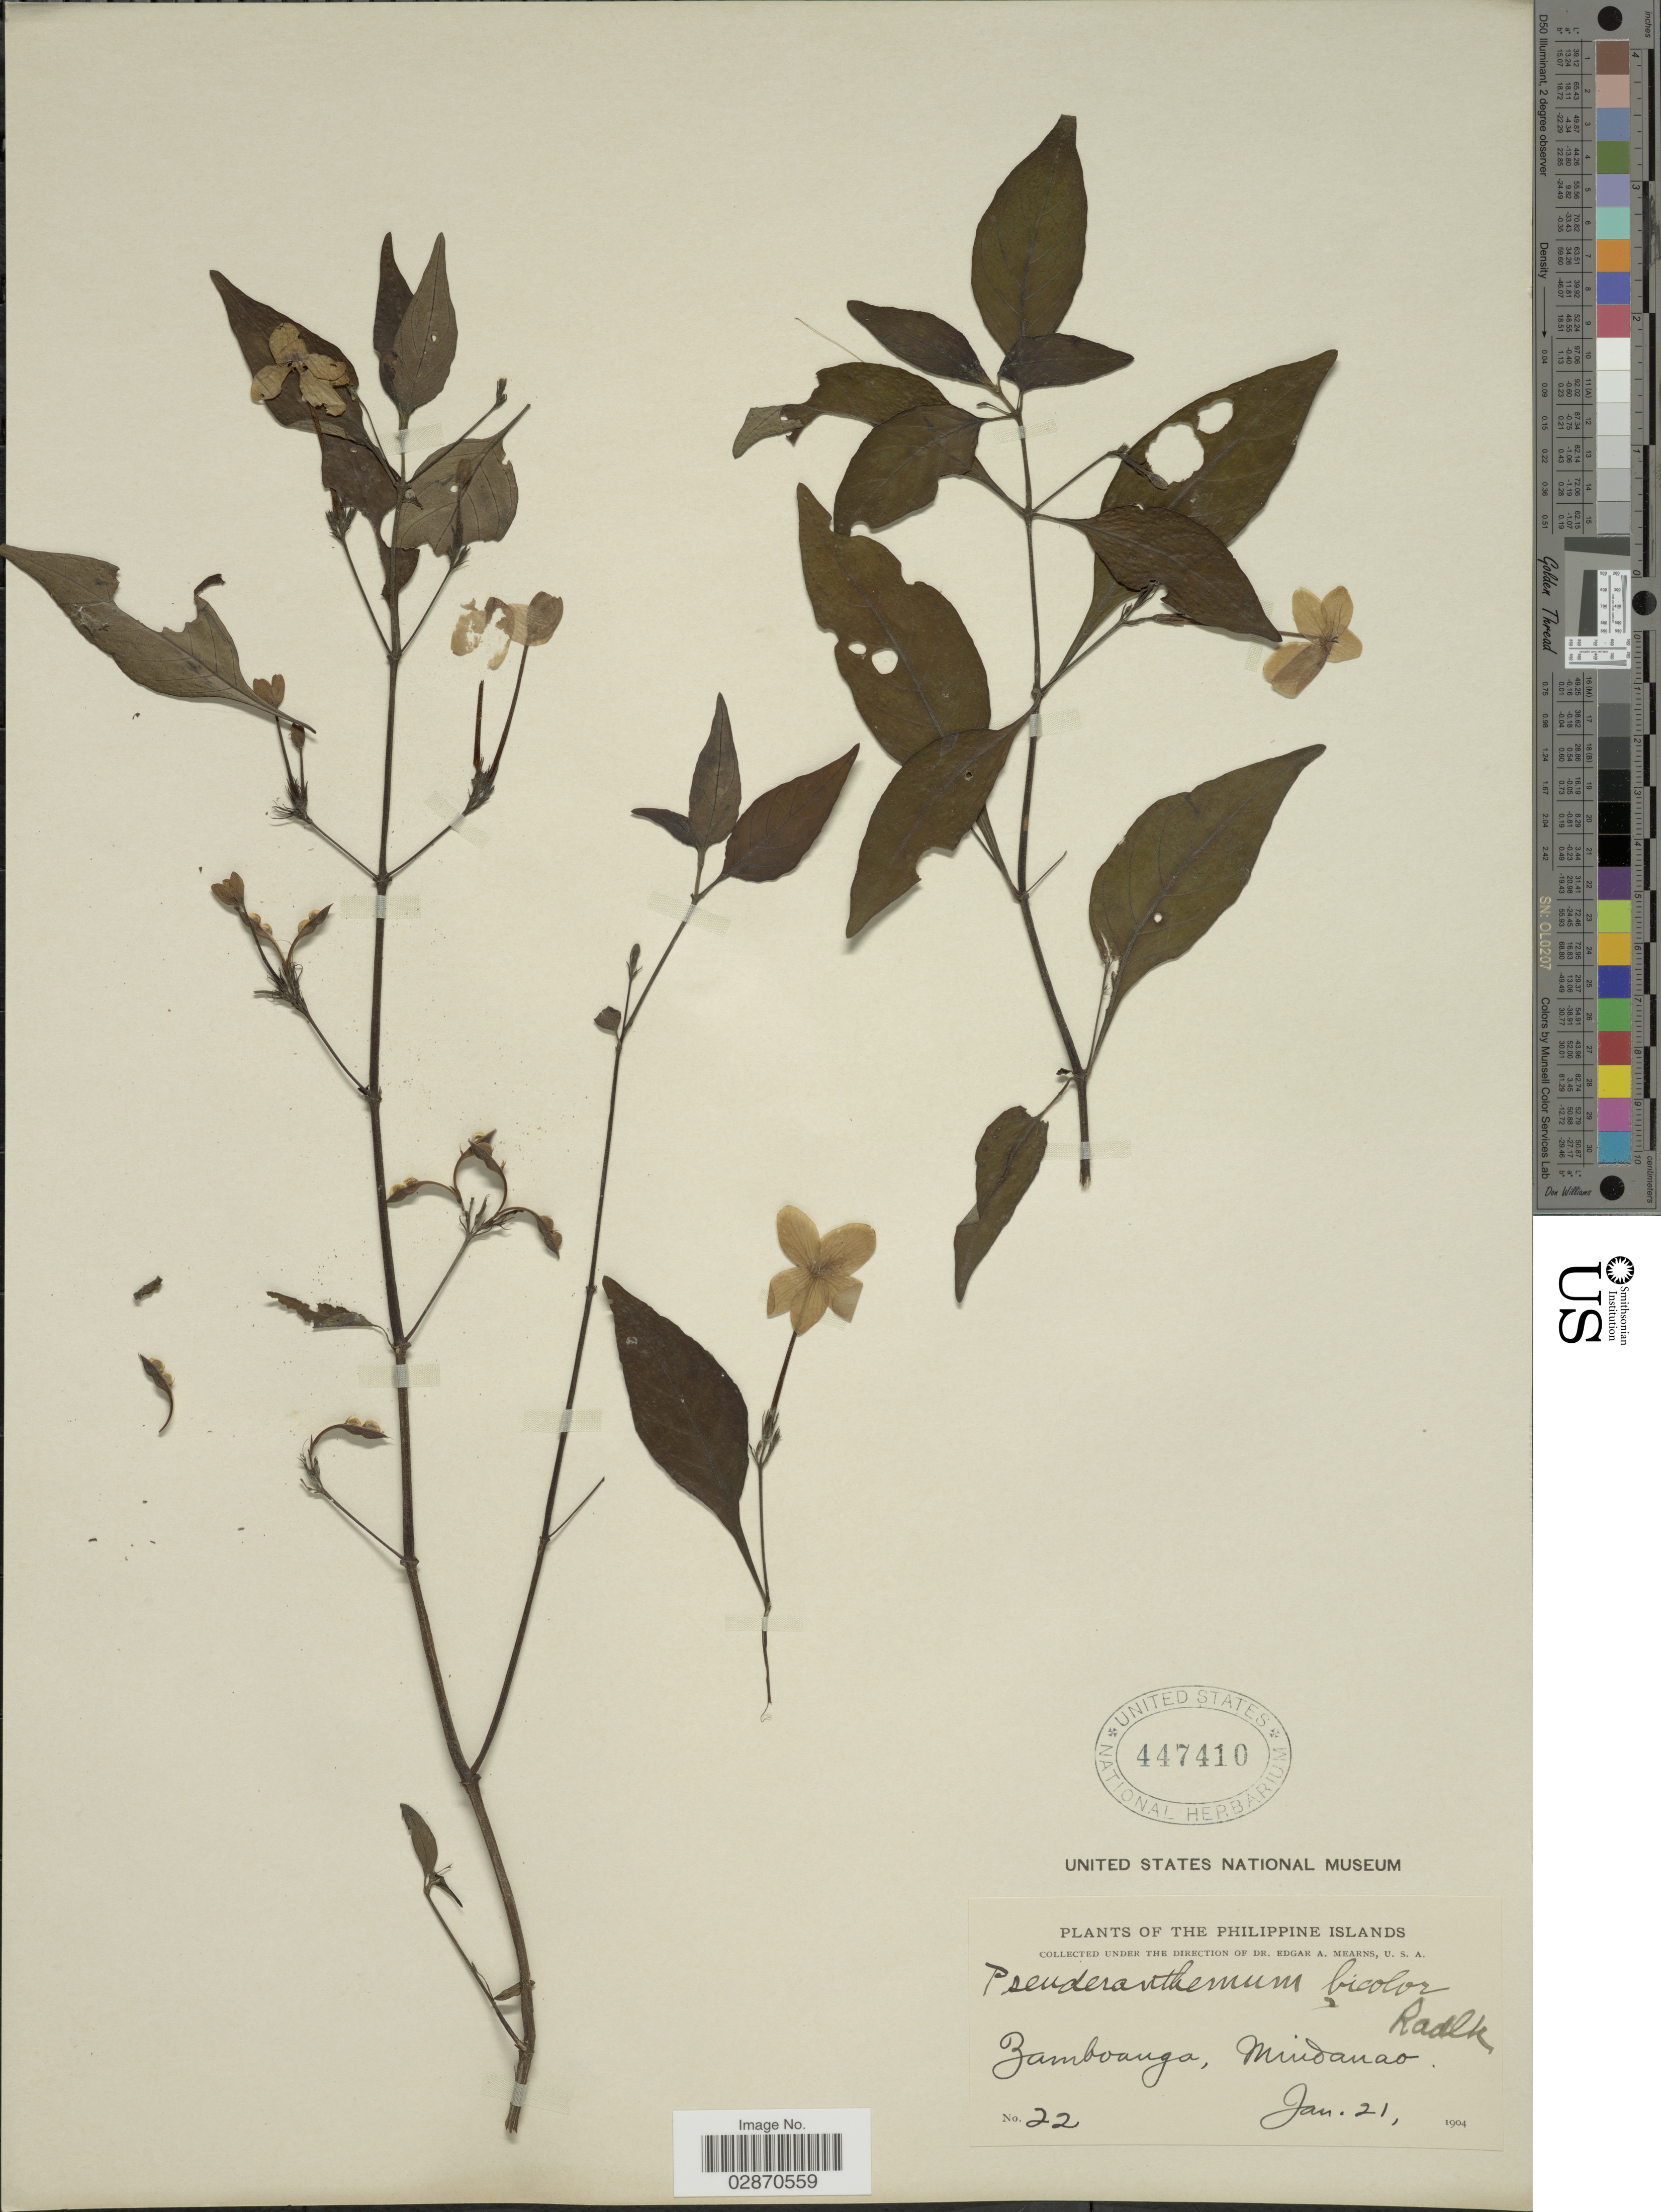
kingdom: Plantae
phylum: Tracheophyta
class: Magnoliopsida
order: Lamiales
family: Acanthaceae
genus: Pseuderanthemum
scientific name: Pseuderanthemum pulchellum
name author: (Andrews) Merr.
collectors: E. A. Mearns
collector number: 22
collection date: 1904-01-21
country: Philippines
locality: Philippine Islands. Zomboanga, Mindanao.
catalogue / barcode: US 447410